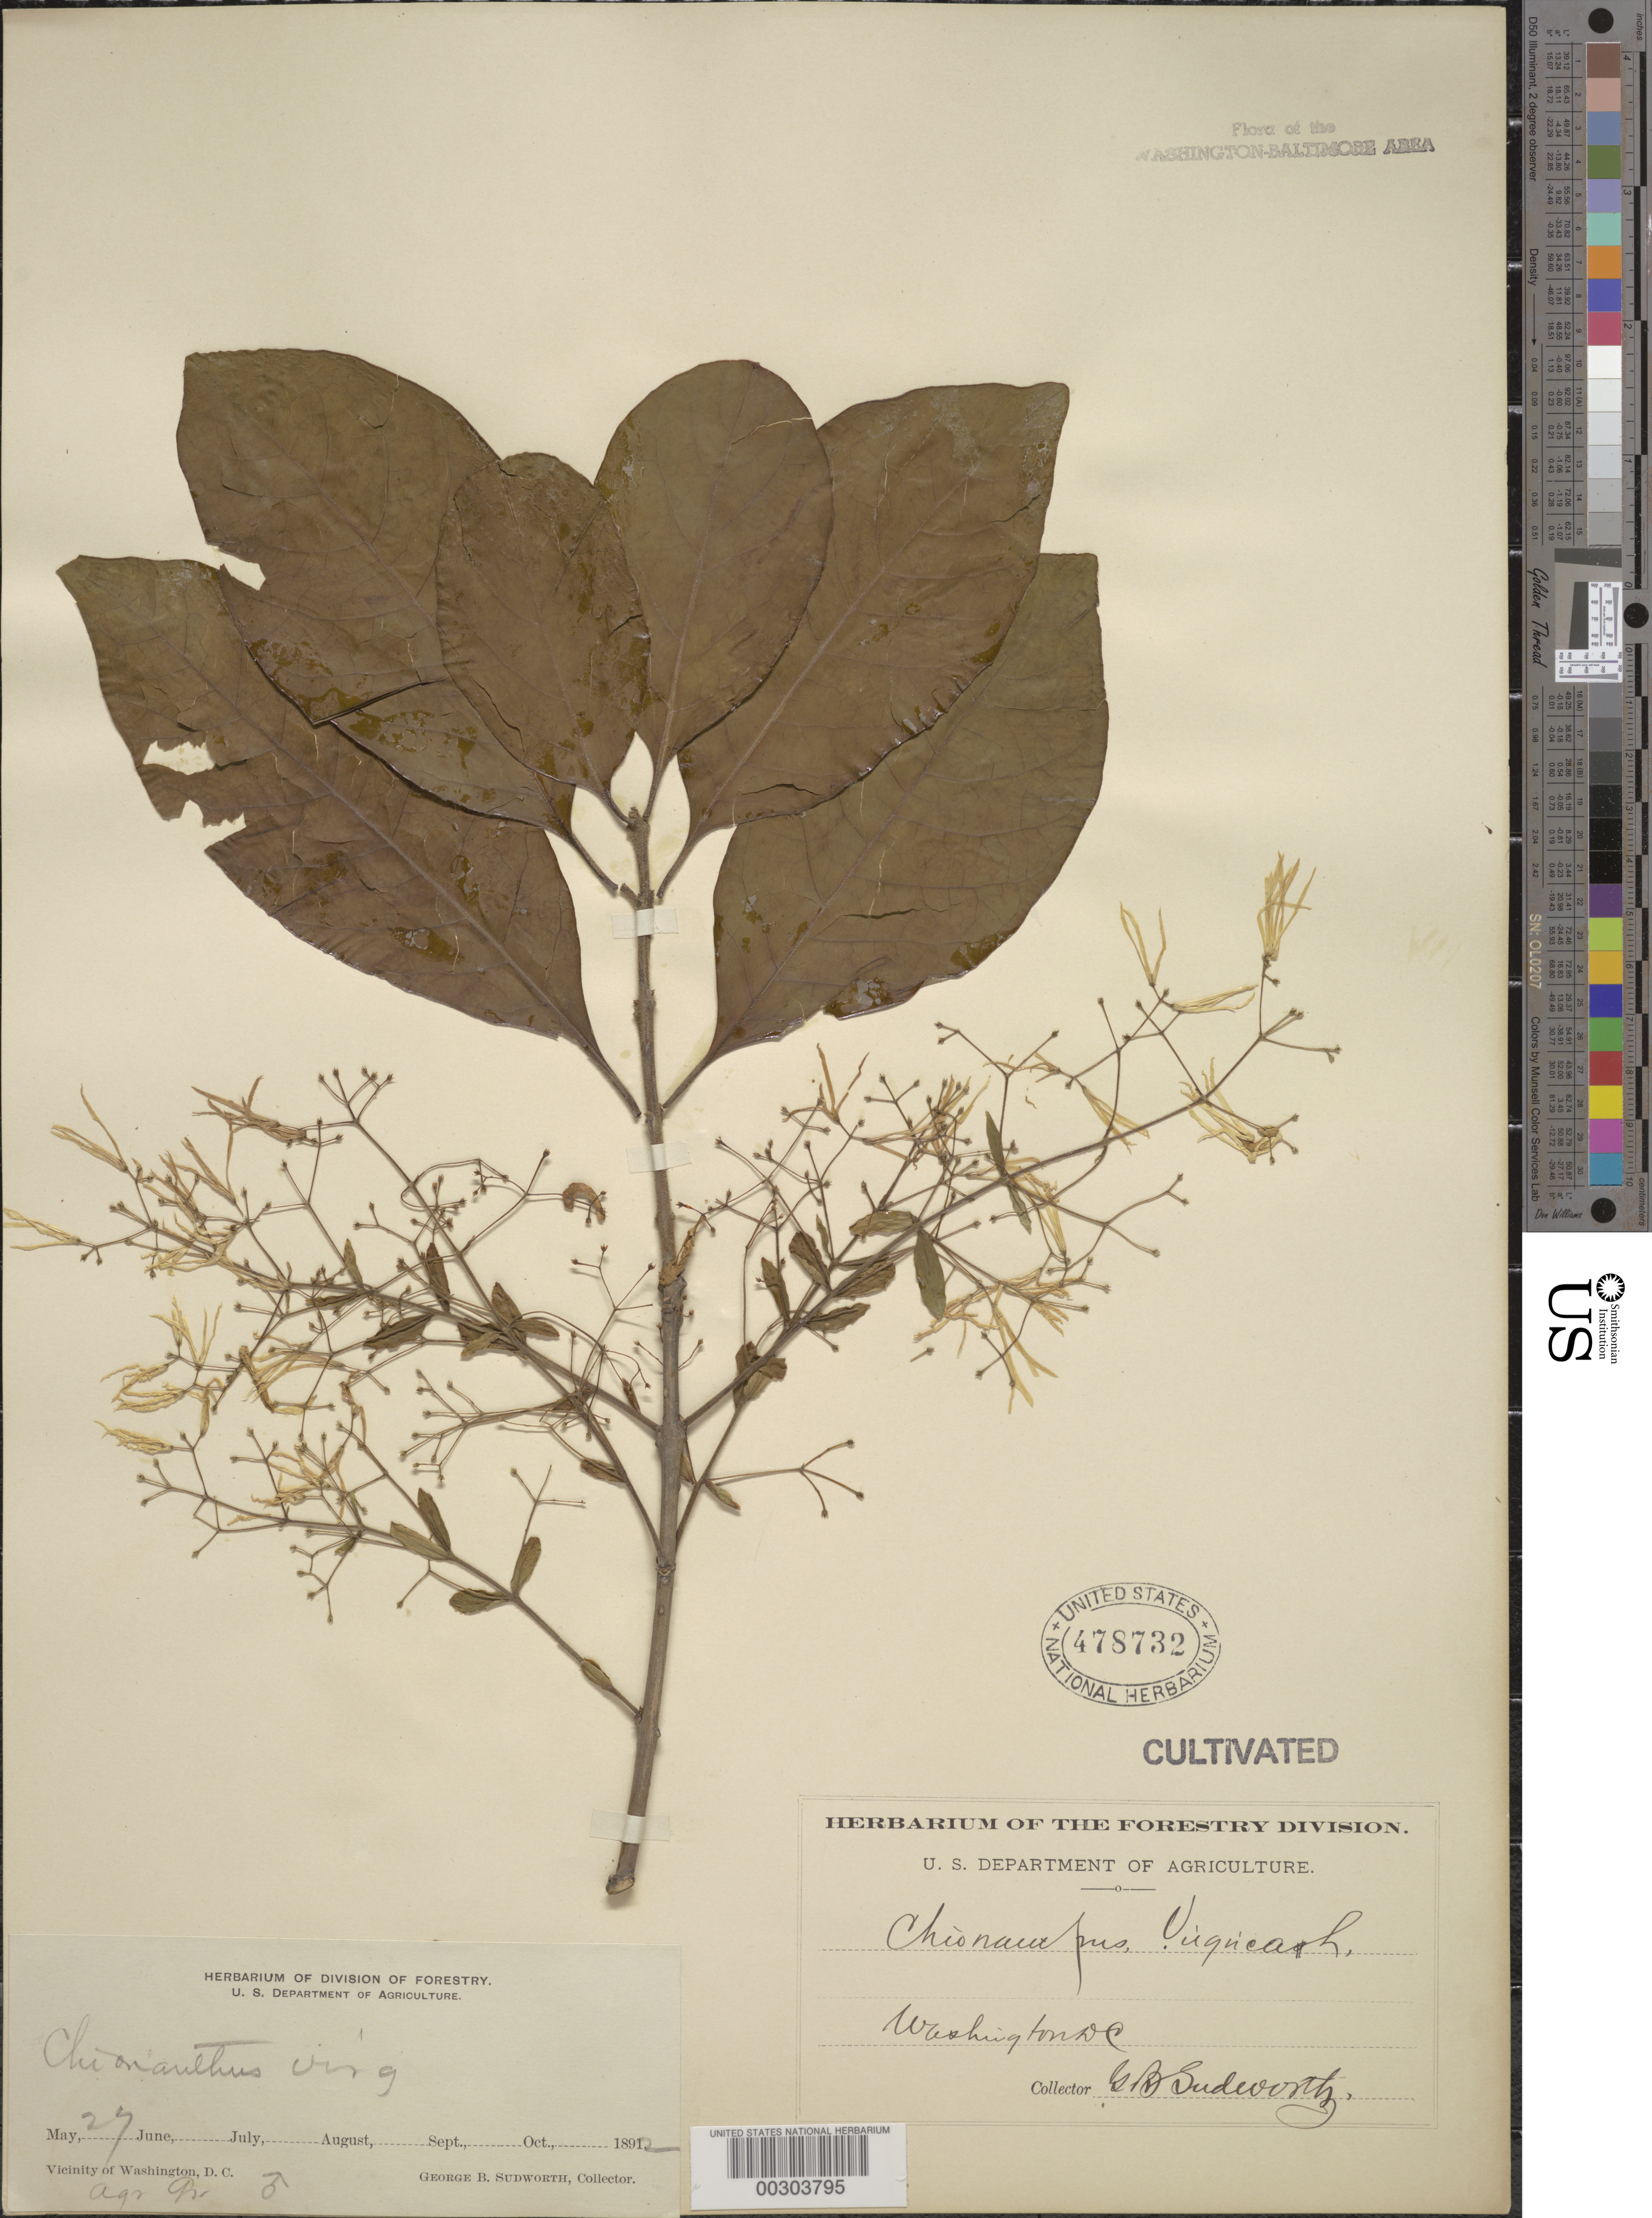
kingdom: Plantae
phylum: Tracheophyta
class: Magnoliopsida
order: Lamiales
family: Oleaceae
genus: Chionanthus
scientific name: Chionanthus virginicus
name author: L.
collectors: G. B. Sudworth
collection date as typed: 27 May 1892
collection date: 1892-05-27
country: United States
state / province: District of Columbia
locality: Department of Agriculture grounds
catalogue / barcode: US 478732